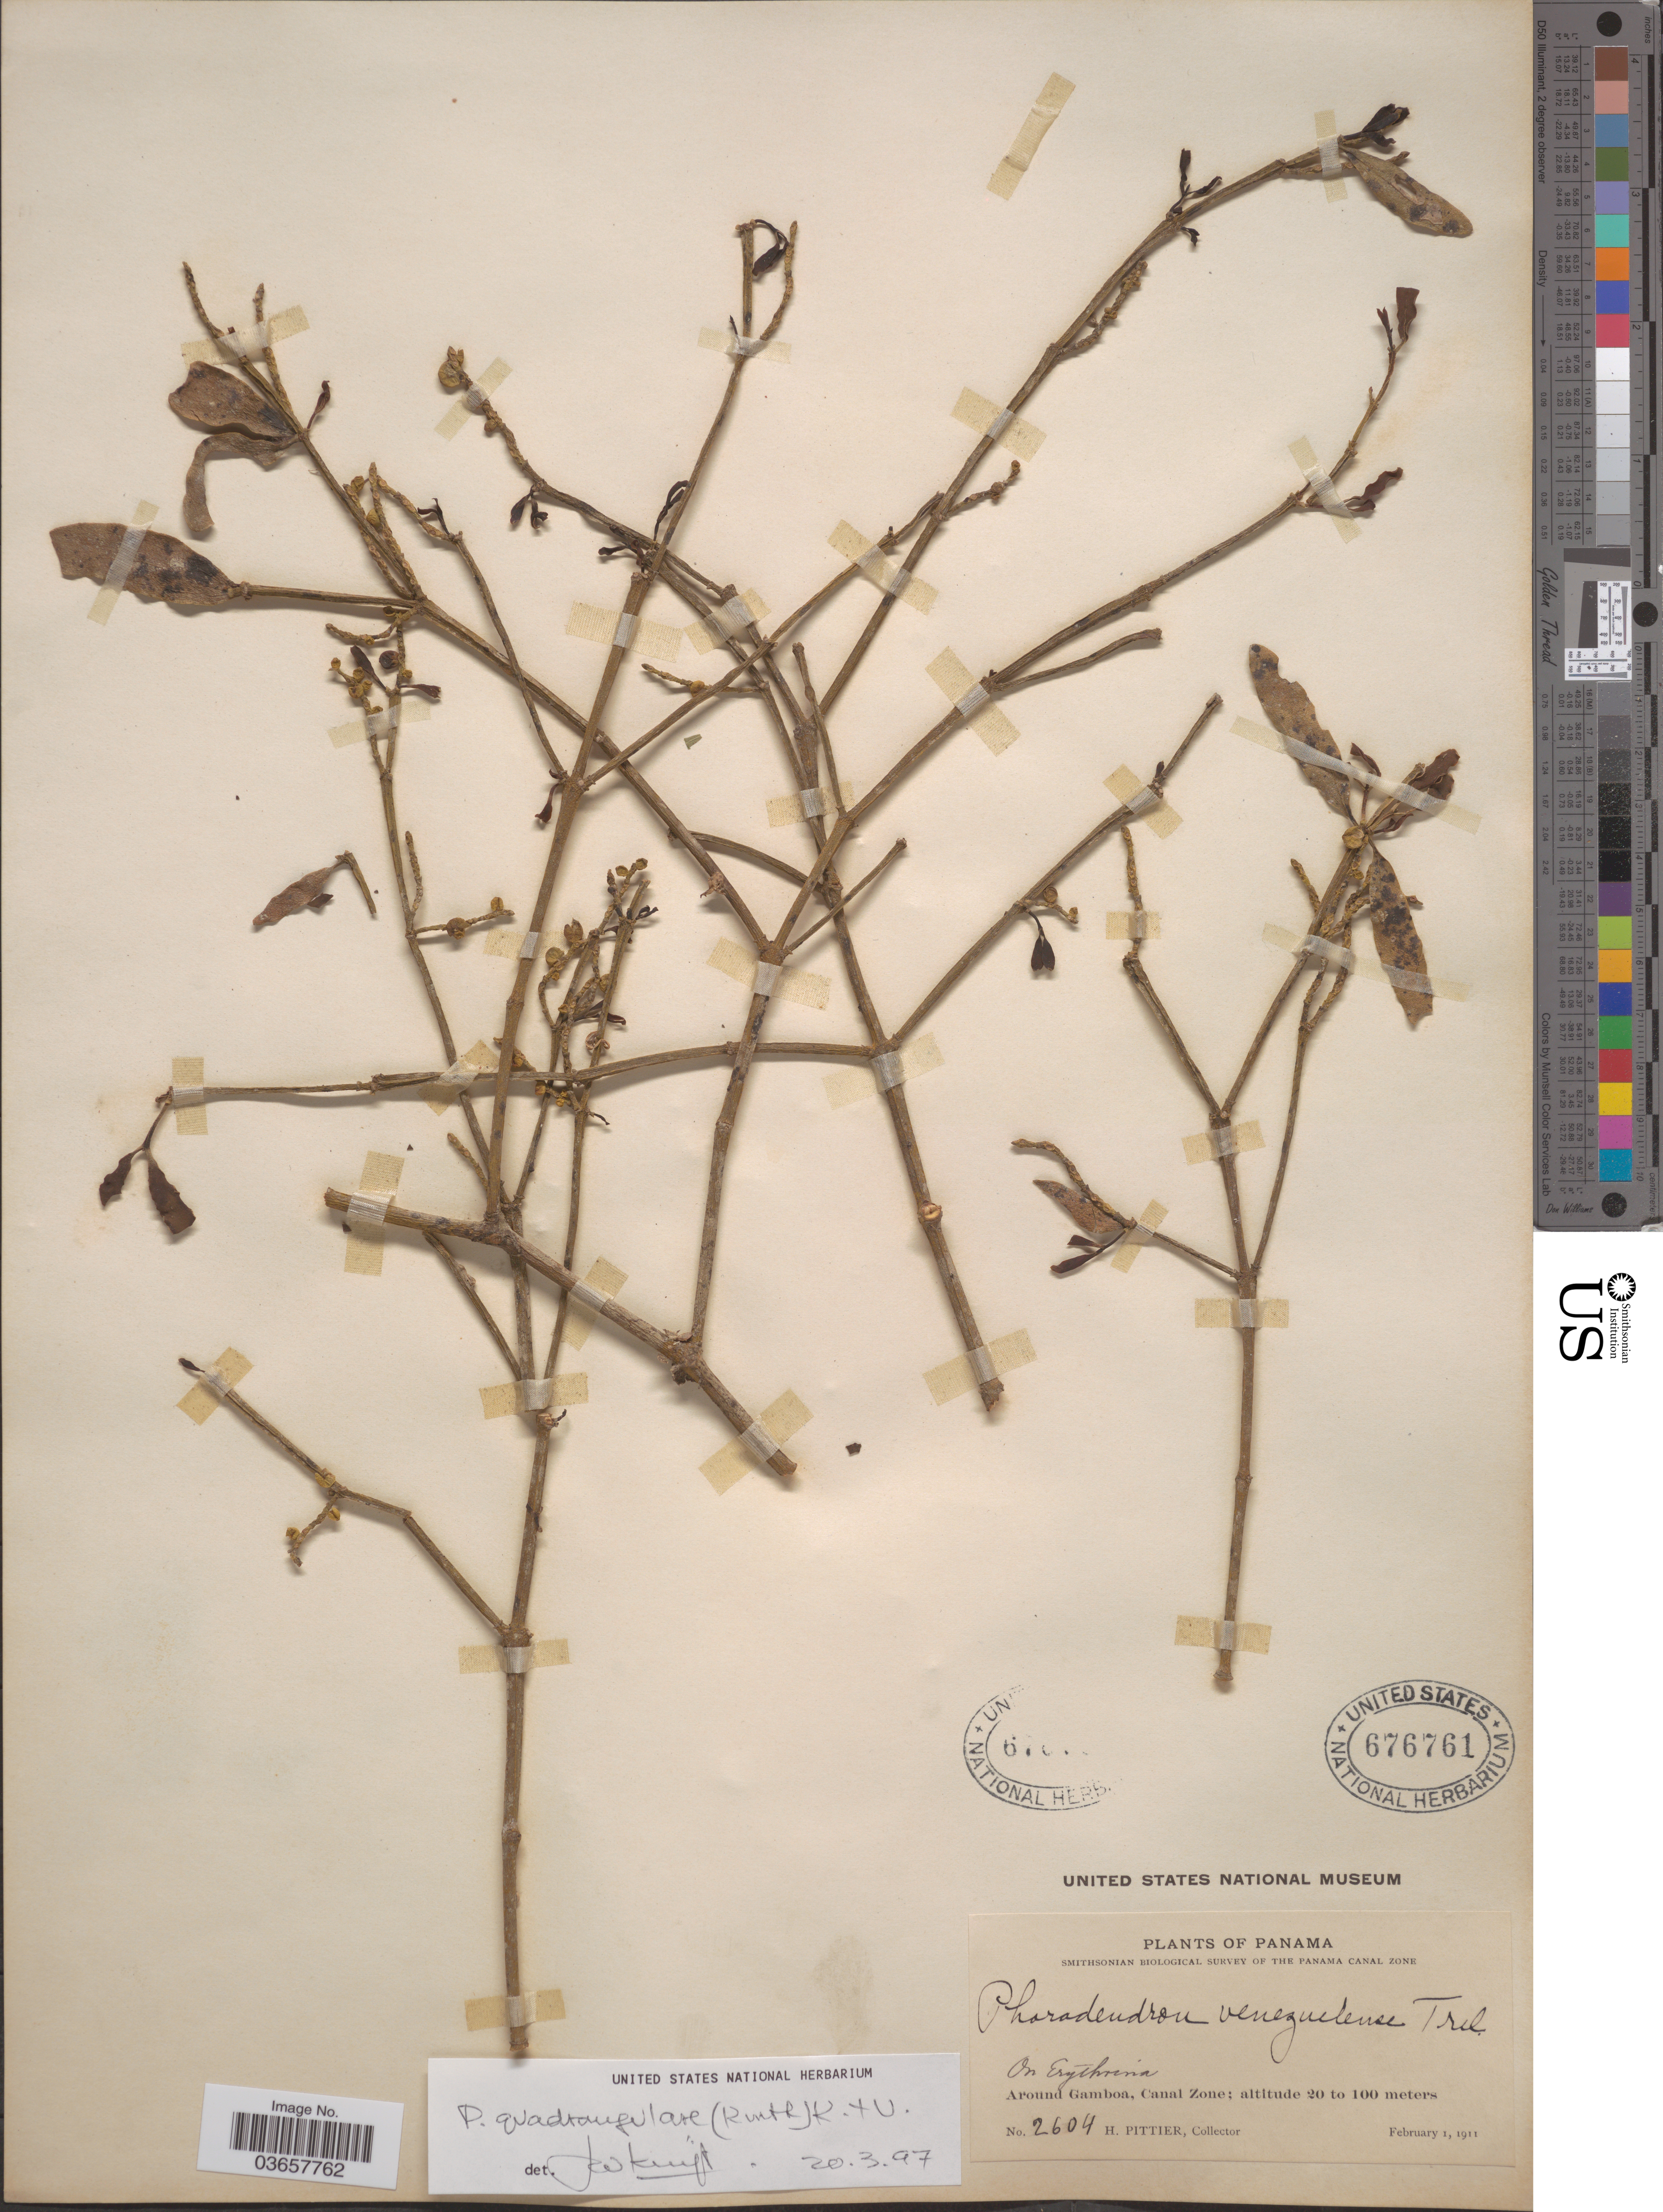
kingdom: Plantae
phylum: Tracheophyta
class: Magnoliopsida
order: Santalales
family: Viscaceae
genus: Phoradendron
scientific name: Phoradendron quadrangulare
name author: (Kunth) Griseb.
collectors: H. F. Pittier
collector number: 2604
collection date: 1911-02-01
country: Panama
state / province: Colón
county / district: Canal Zone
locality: Around Gamboa, Canal Zone.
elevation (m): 20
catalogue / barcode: US 676761